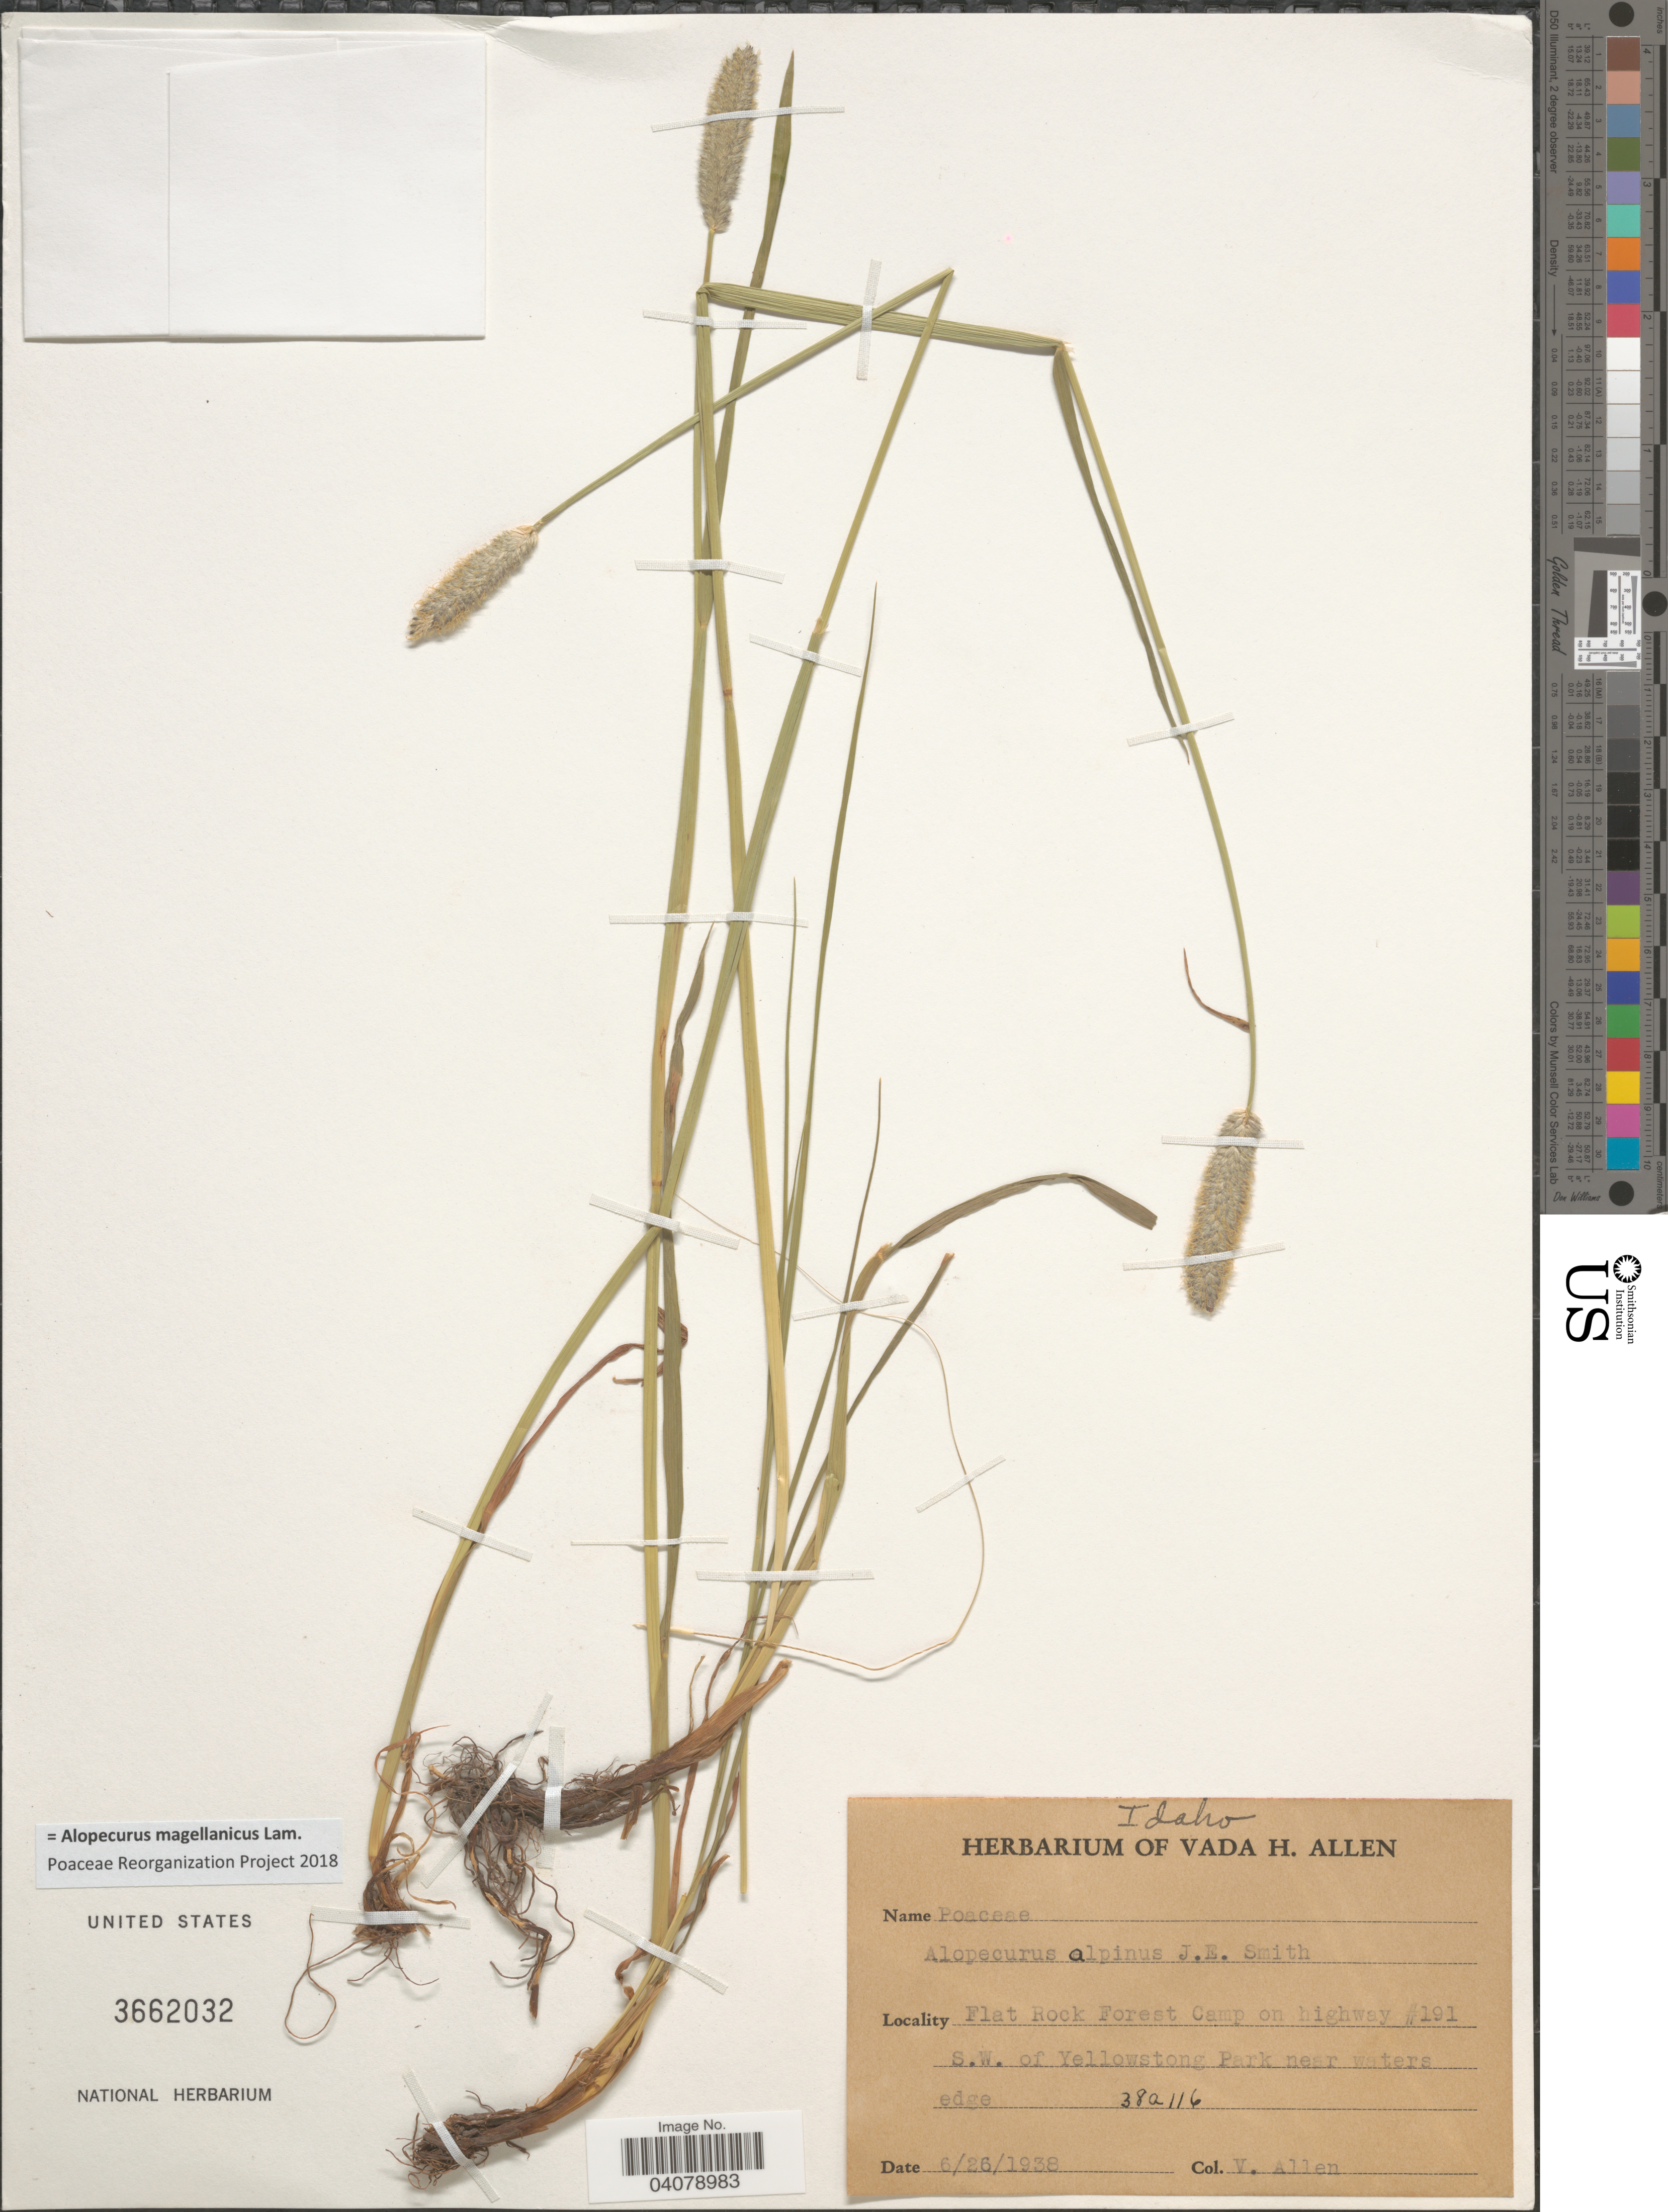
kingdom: Plantae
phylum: Tracheophyta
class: Liliopsida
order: Poales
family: Poaceae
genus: Alopecurus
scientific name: Alopecurus magellanicus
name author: Lam.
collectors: V. Allen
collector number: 38a116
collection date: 1938-06-26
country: United States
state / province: Idaho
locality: Flat Rock Forest Camp on highway #191 S.W. of Yellowstone Park near waters edge.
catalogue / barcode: US 3662032